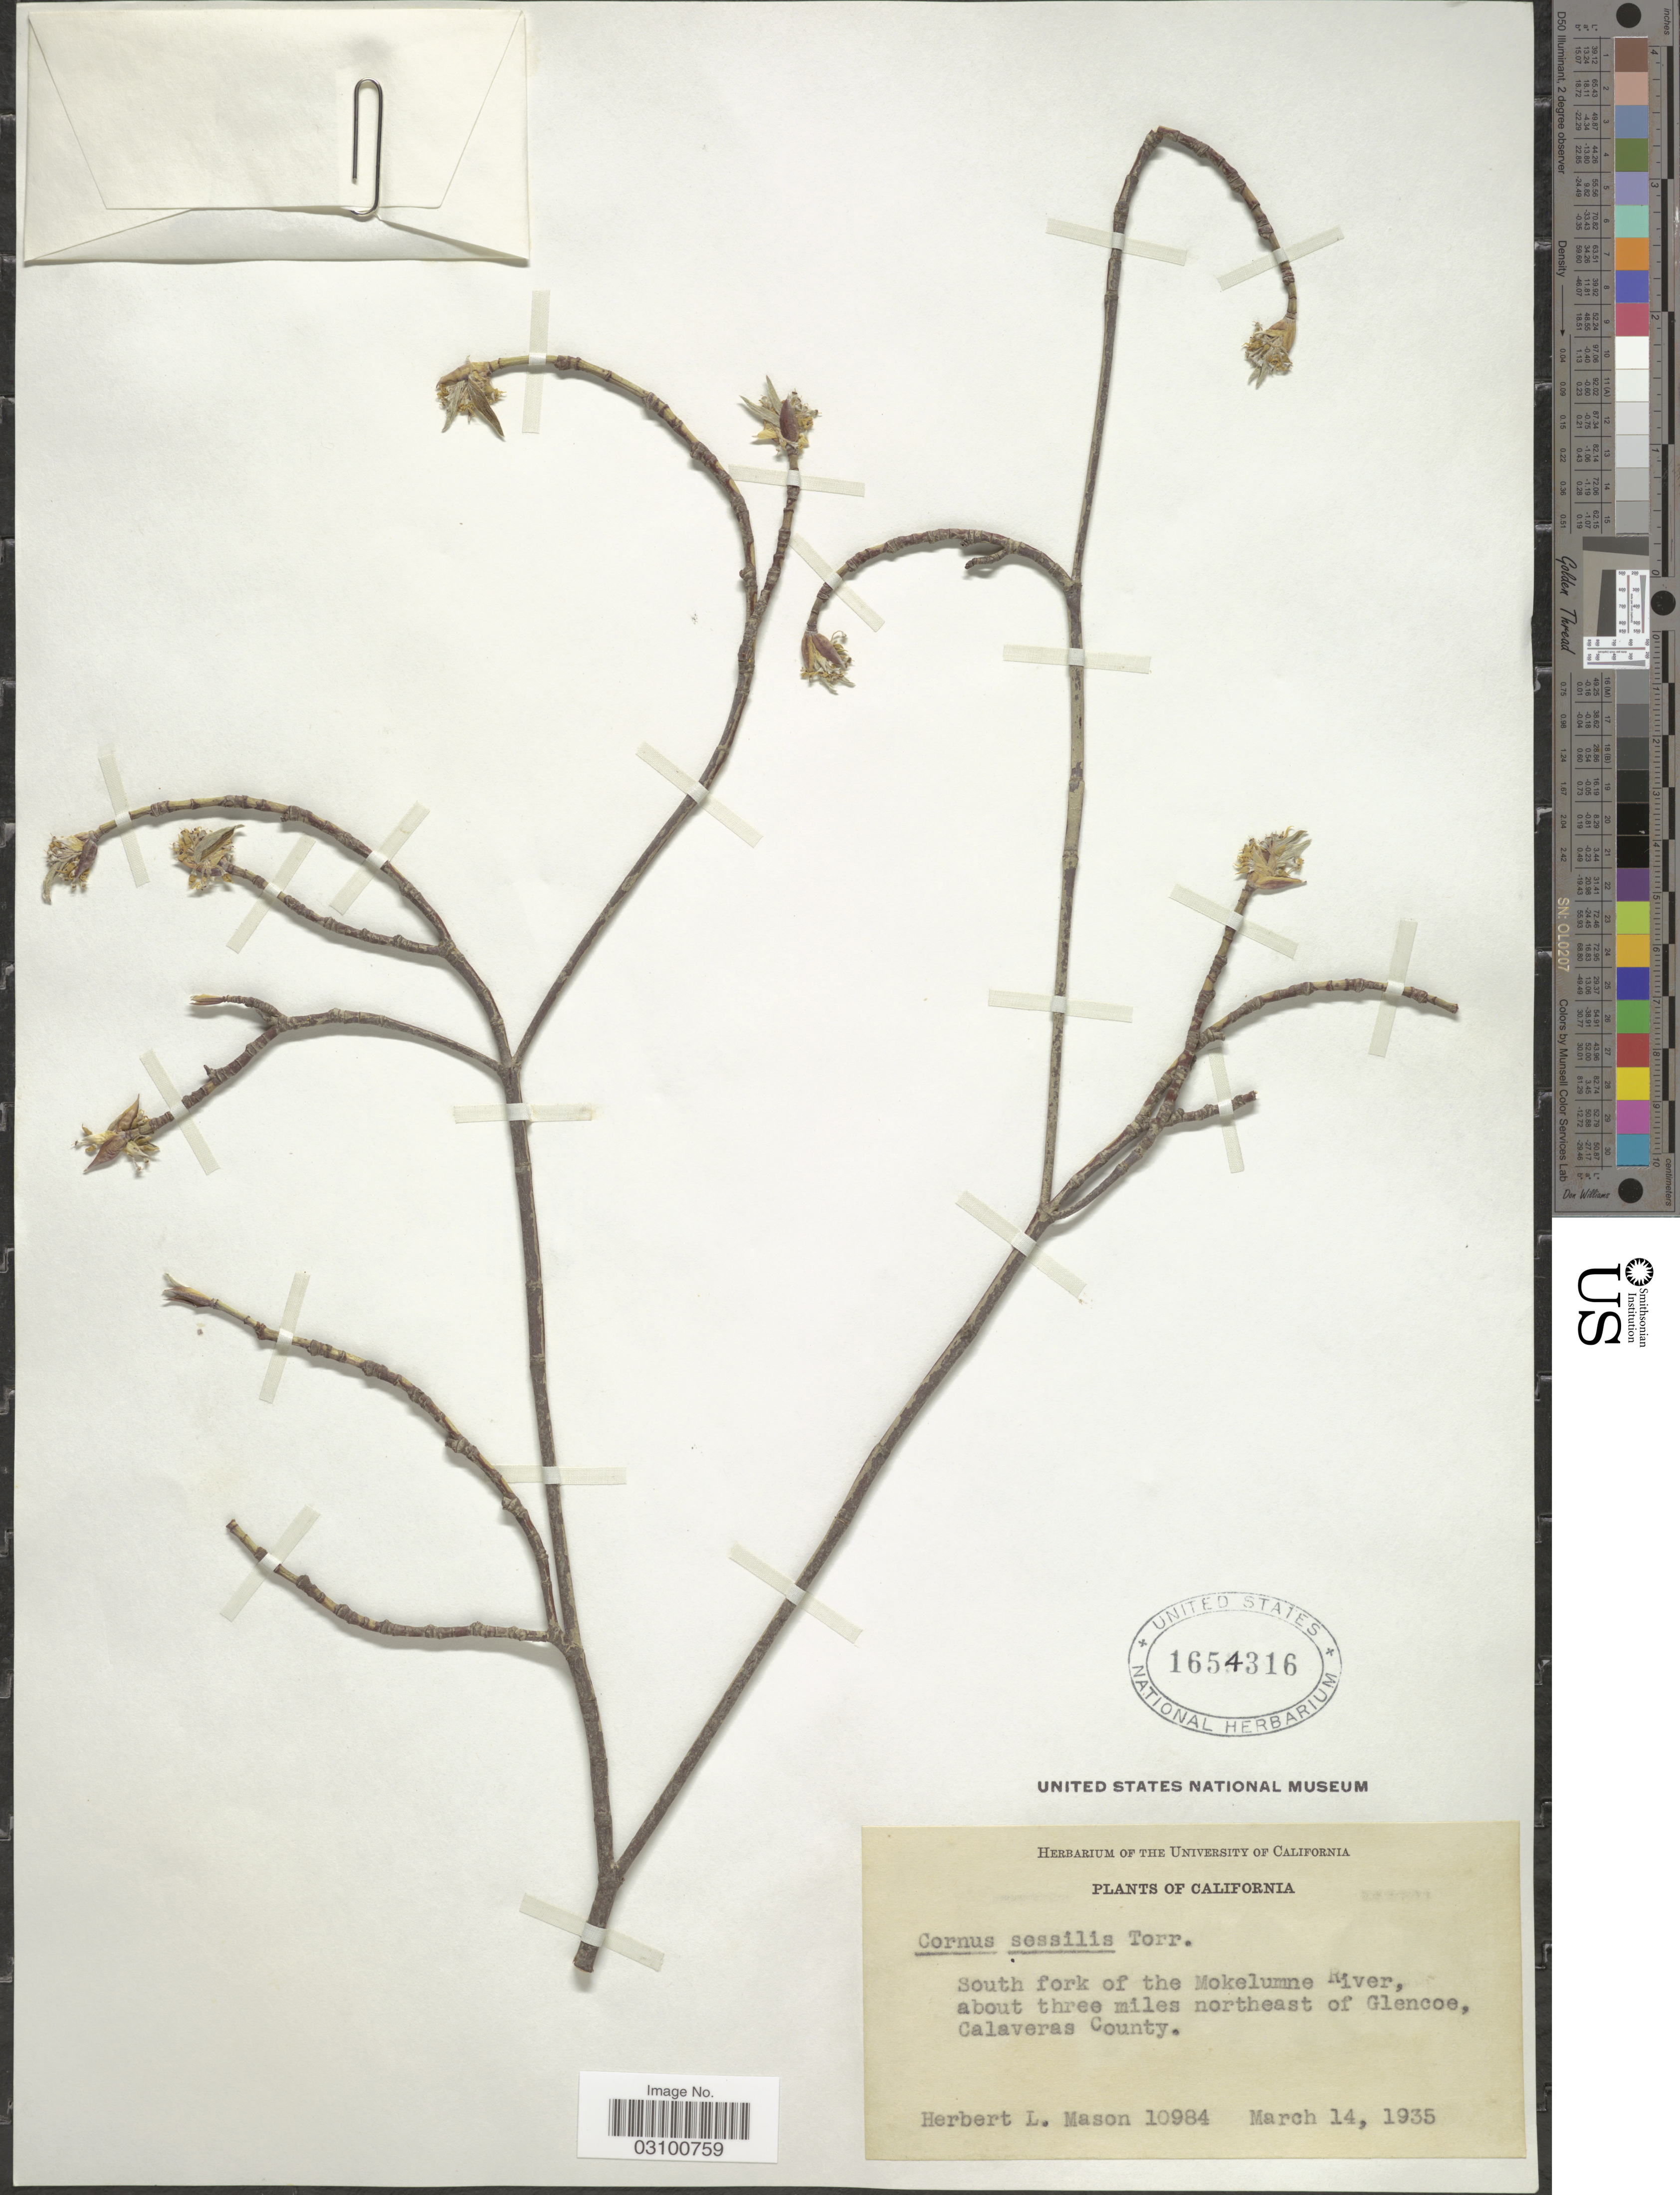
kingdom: Plantae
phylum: Tracheophyta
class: Magnoliopsida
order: Cornales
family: Cornaceae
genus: Cornus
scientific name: Cornus sessilis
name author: Torr. ex Durand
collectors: H. L. Mason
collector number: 10984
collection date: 1935-03-14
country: United States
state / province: California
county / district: Calaveras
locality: South fork of the Mokelumne River, about three miles northeast of Glencoe, Calaveras County.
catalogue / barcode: US 1654316